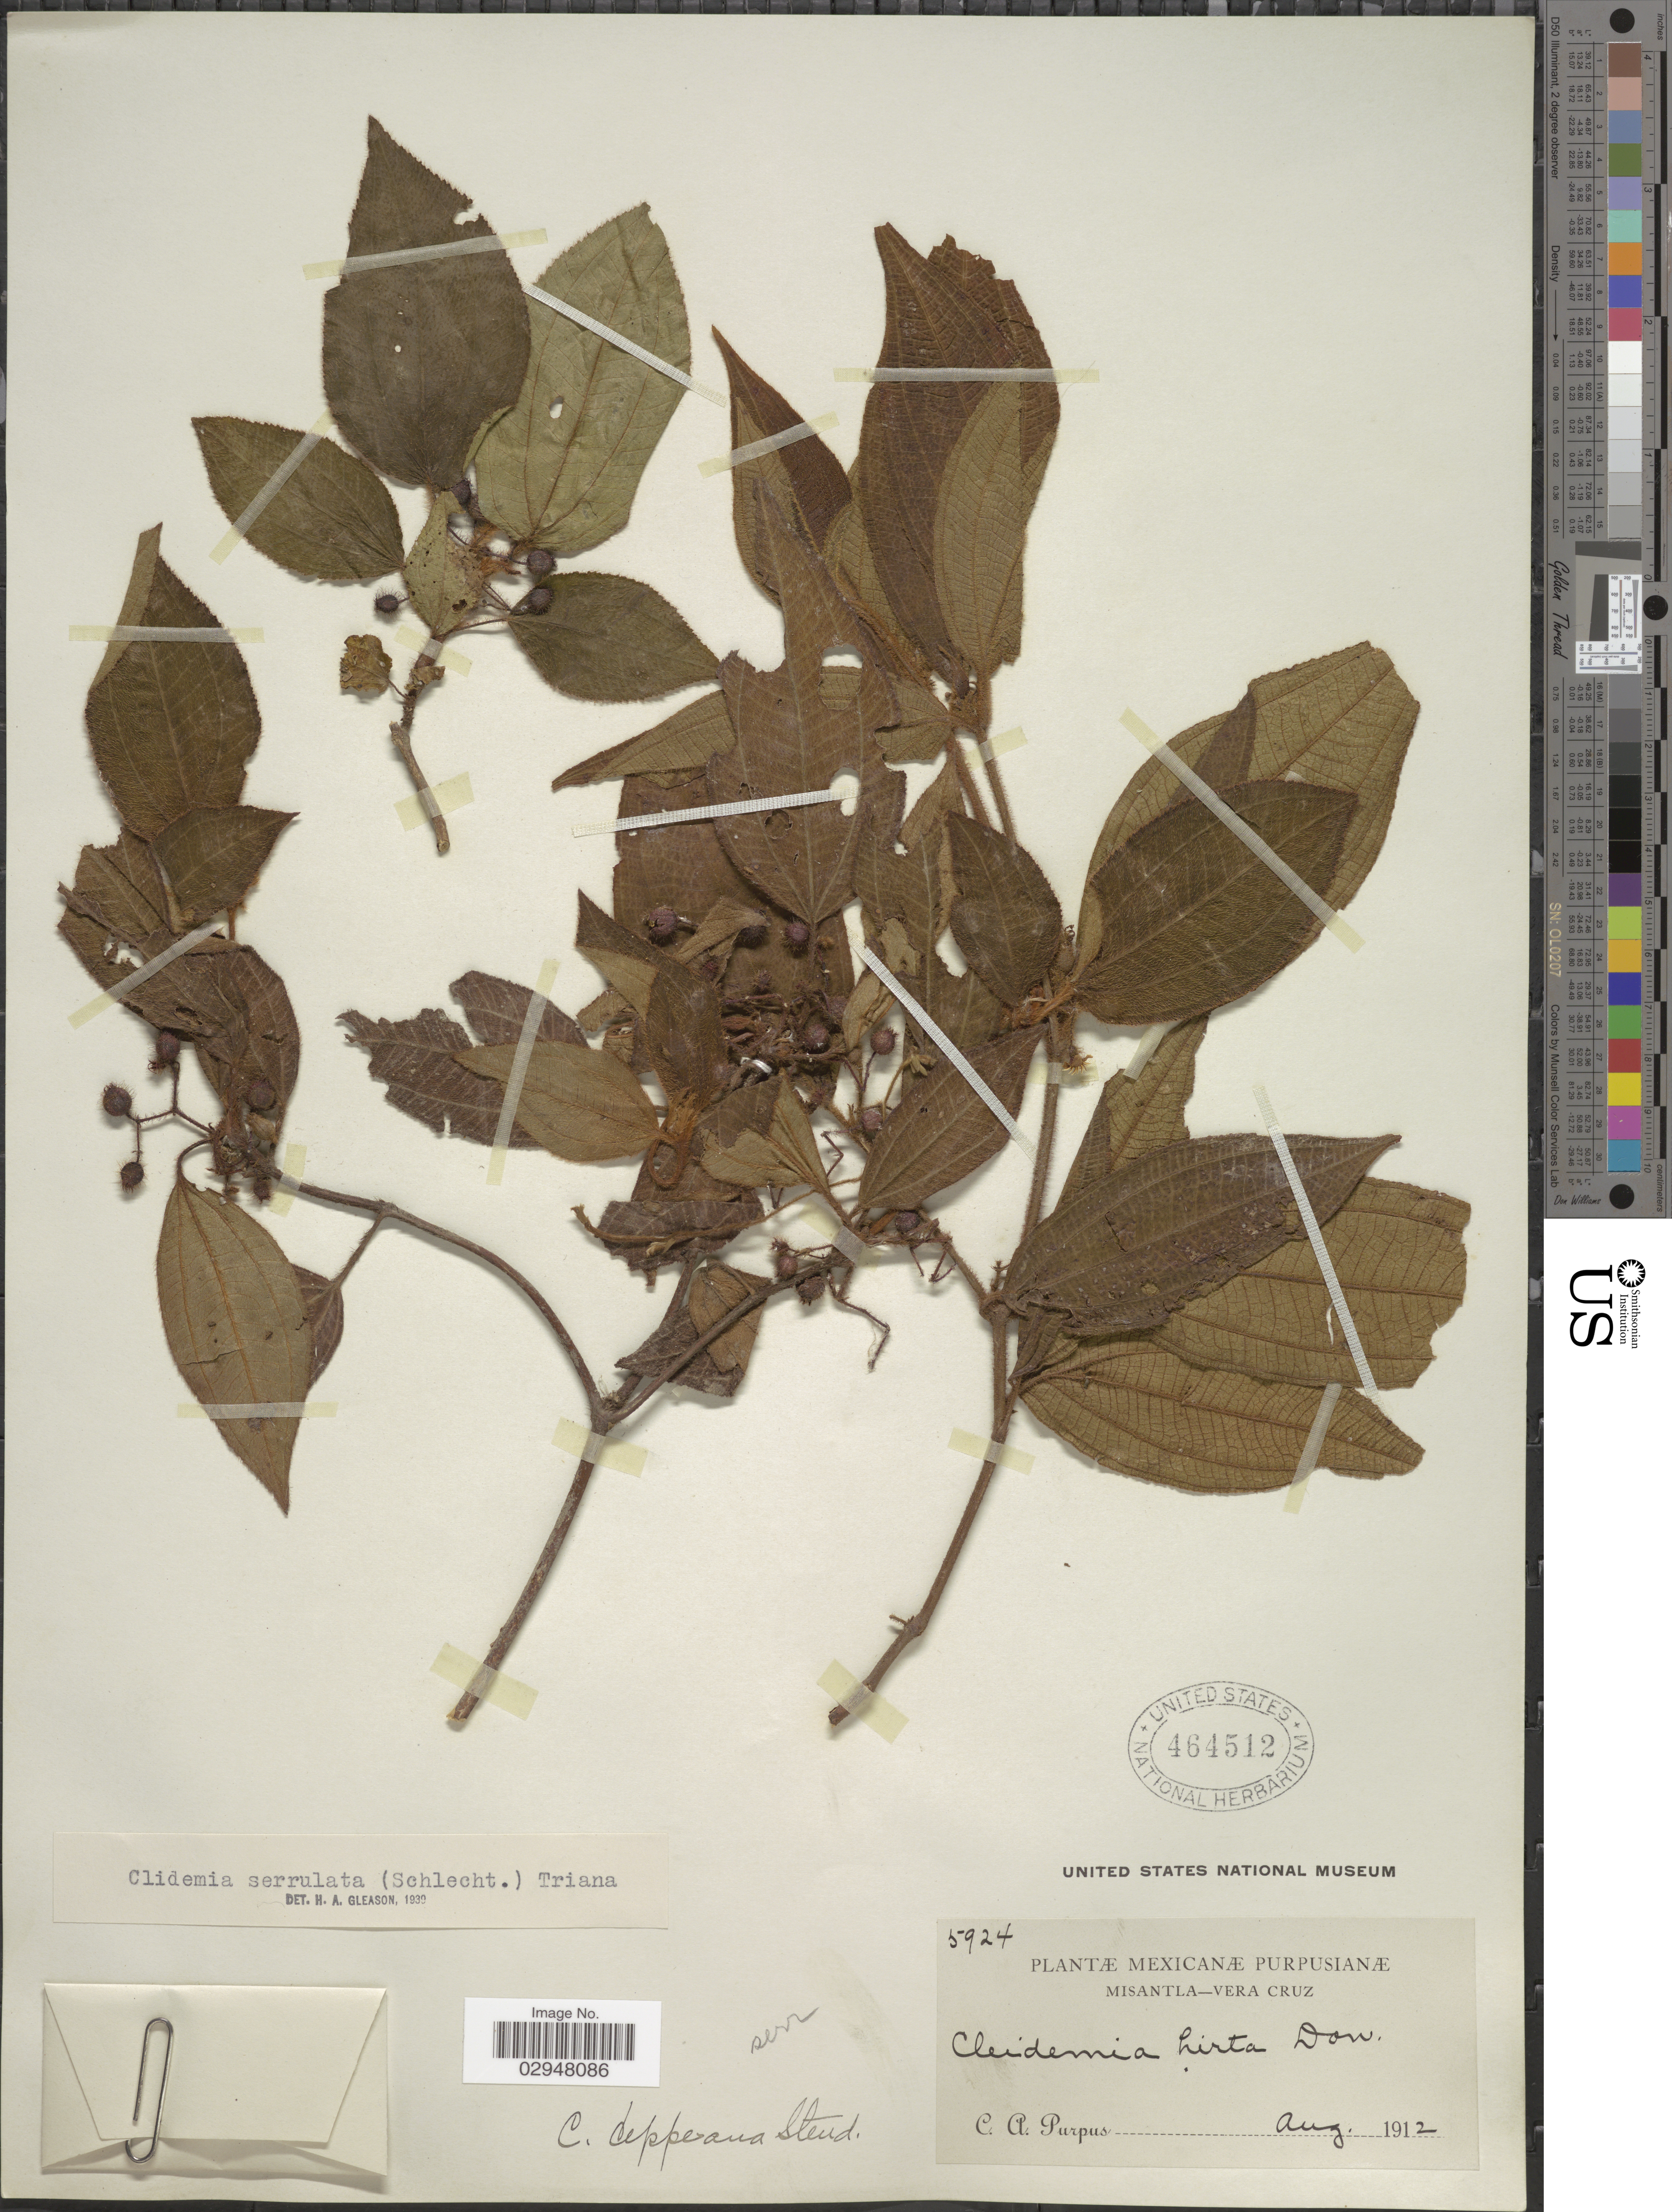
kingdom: Plantae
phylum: Tracheophyta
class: Magnoliopsida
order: Myrtales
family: Melastomataceae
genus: Clidemia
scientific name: Clidemia petiolaris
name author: (Schltdl. & Cham.) Schltdl. ex Triana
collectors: C. A. Purpus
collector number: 5924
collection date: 1912-08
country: Mexico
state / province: Veracruz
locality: Misantla-Vera Cruz.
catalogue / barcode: US 464512